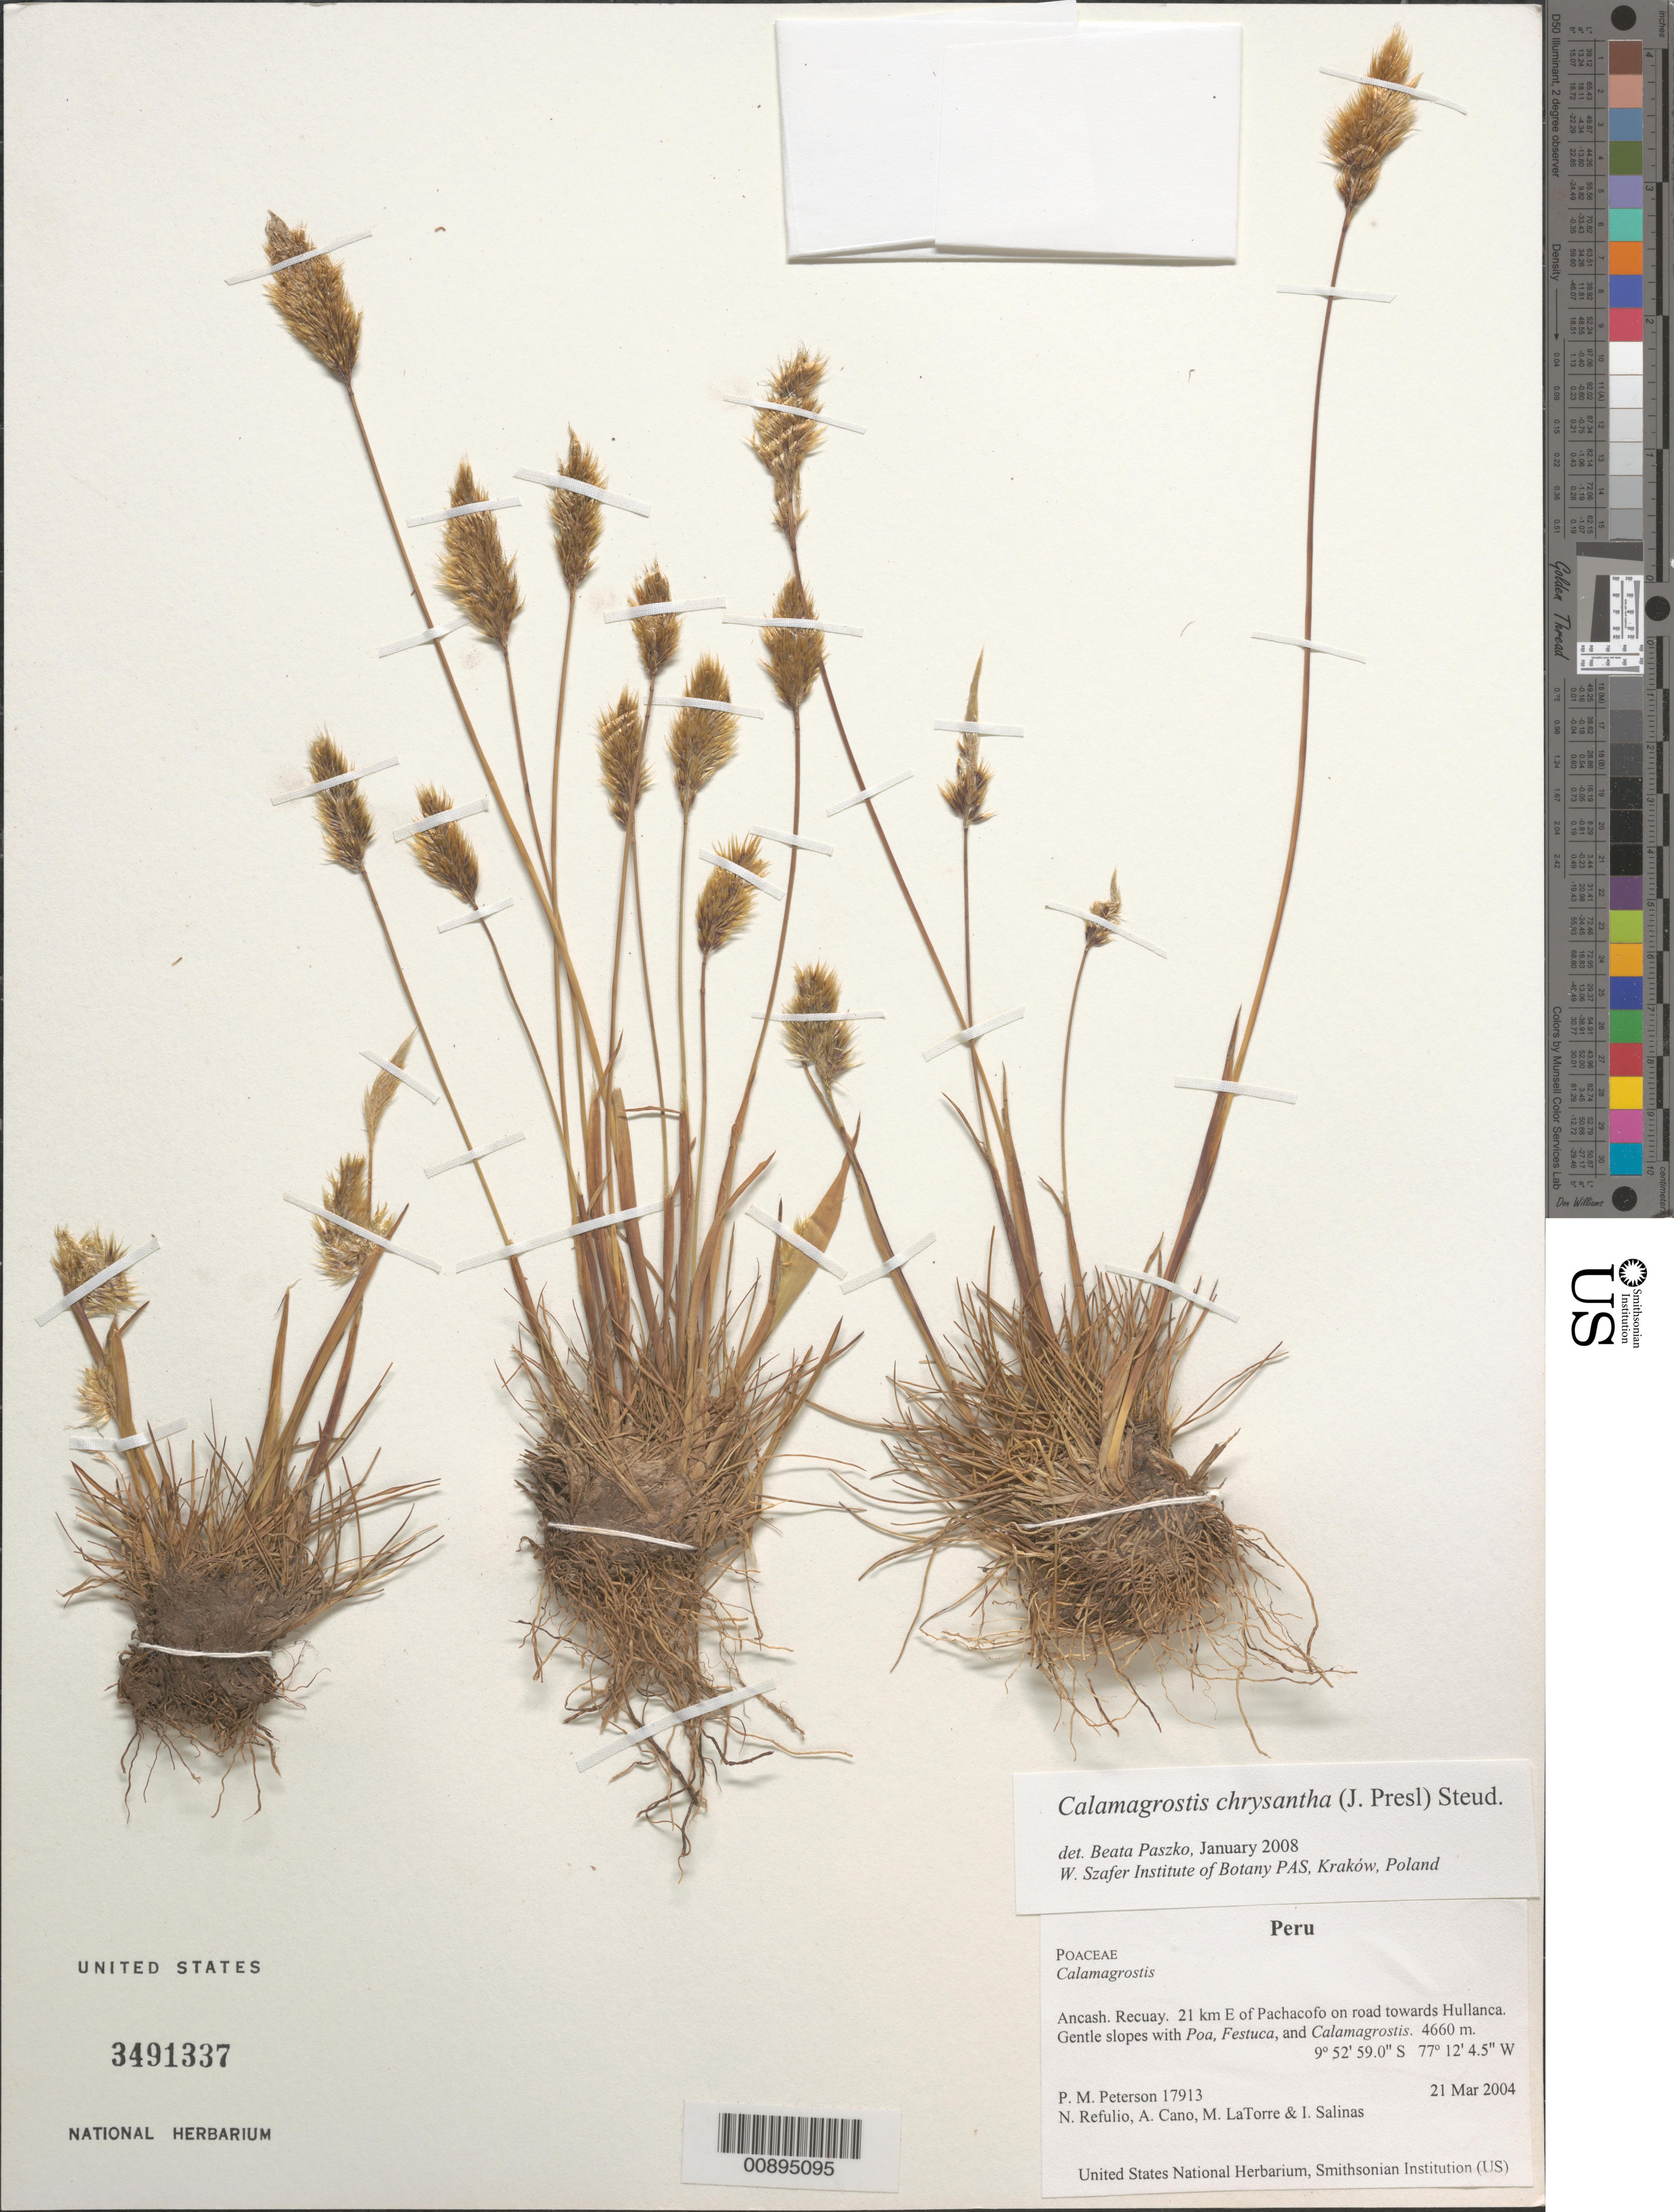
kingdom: Plantae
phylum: Tracheophyta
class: Liliopsida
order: Poales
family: Poaceae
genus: Calamagrostis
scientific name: Calamagrostis sp.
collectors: P. M. Peterson, N. Refulio-Rodríguez, A. Cano, M. Torre & I. Salinas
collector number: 17913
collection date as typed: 21 Mar 2004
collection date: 2004-03-21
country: Peru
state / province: Ancash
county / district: Recuay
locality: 21 km E of Pachacofo on road towards Hullanca. Gentle slopes with Poa, Festuca, and Calamagrostis.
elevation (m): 4660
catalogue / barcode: US 3491337